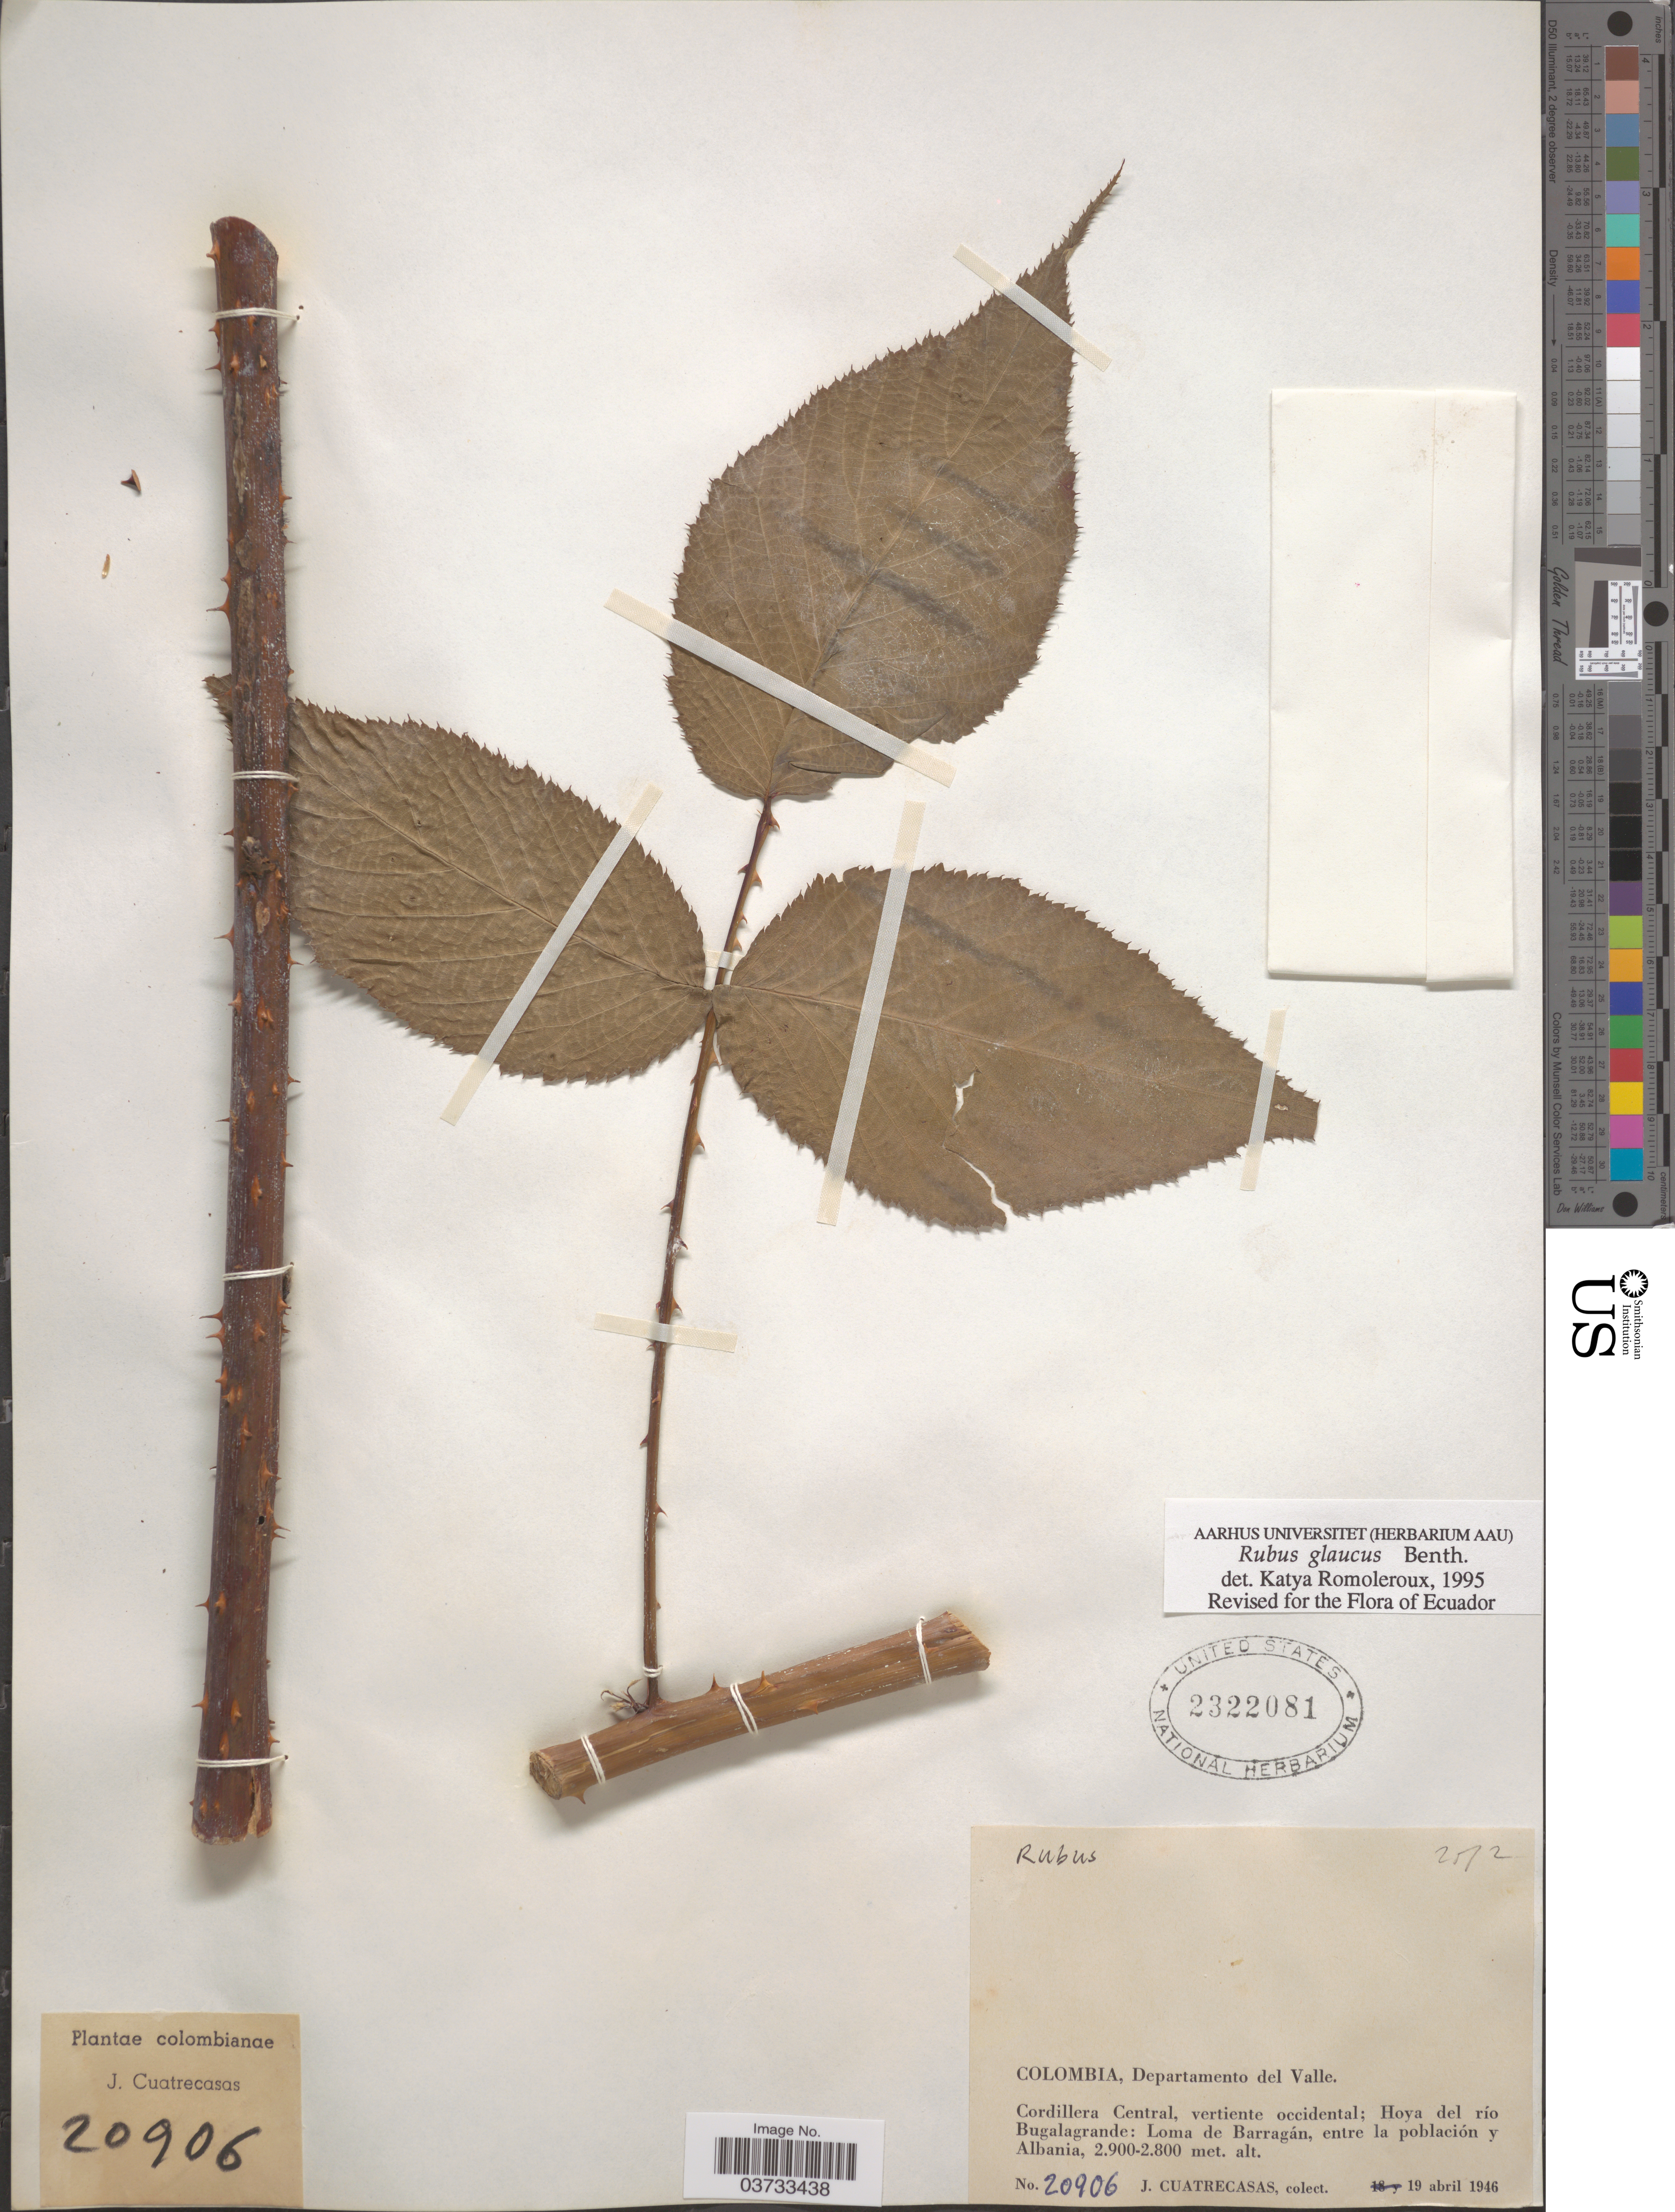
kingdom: Plantae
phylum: Tracheophyta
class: Magnoliopsida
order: Rosales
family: Rosaceae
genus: Rubus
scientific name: Rubus glaucus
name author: Benth.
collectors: J. Cuatrecasas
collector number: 20906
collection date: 1946-04-19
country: Colombia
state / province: Valle del Cauca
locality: Departamento del Valle. Cordillera Central, vertiente occidental: Hoya del río Bugalagrande: Loma de Barragán, entre la población y Albania.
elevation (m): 2800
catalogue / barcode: US 2322081